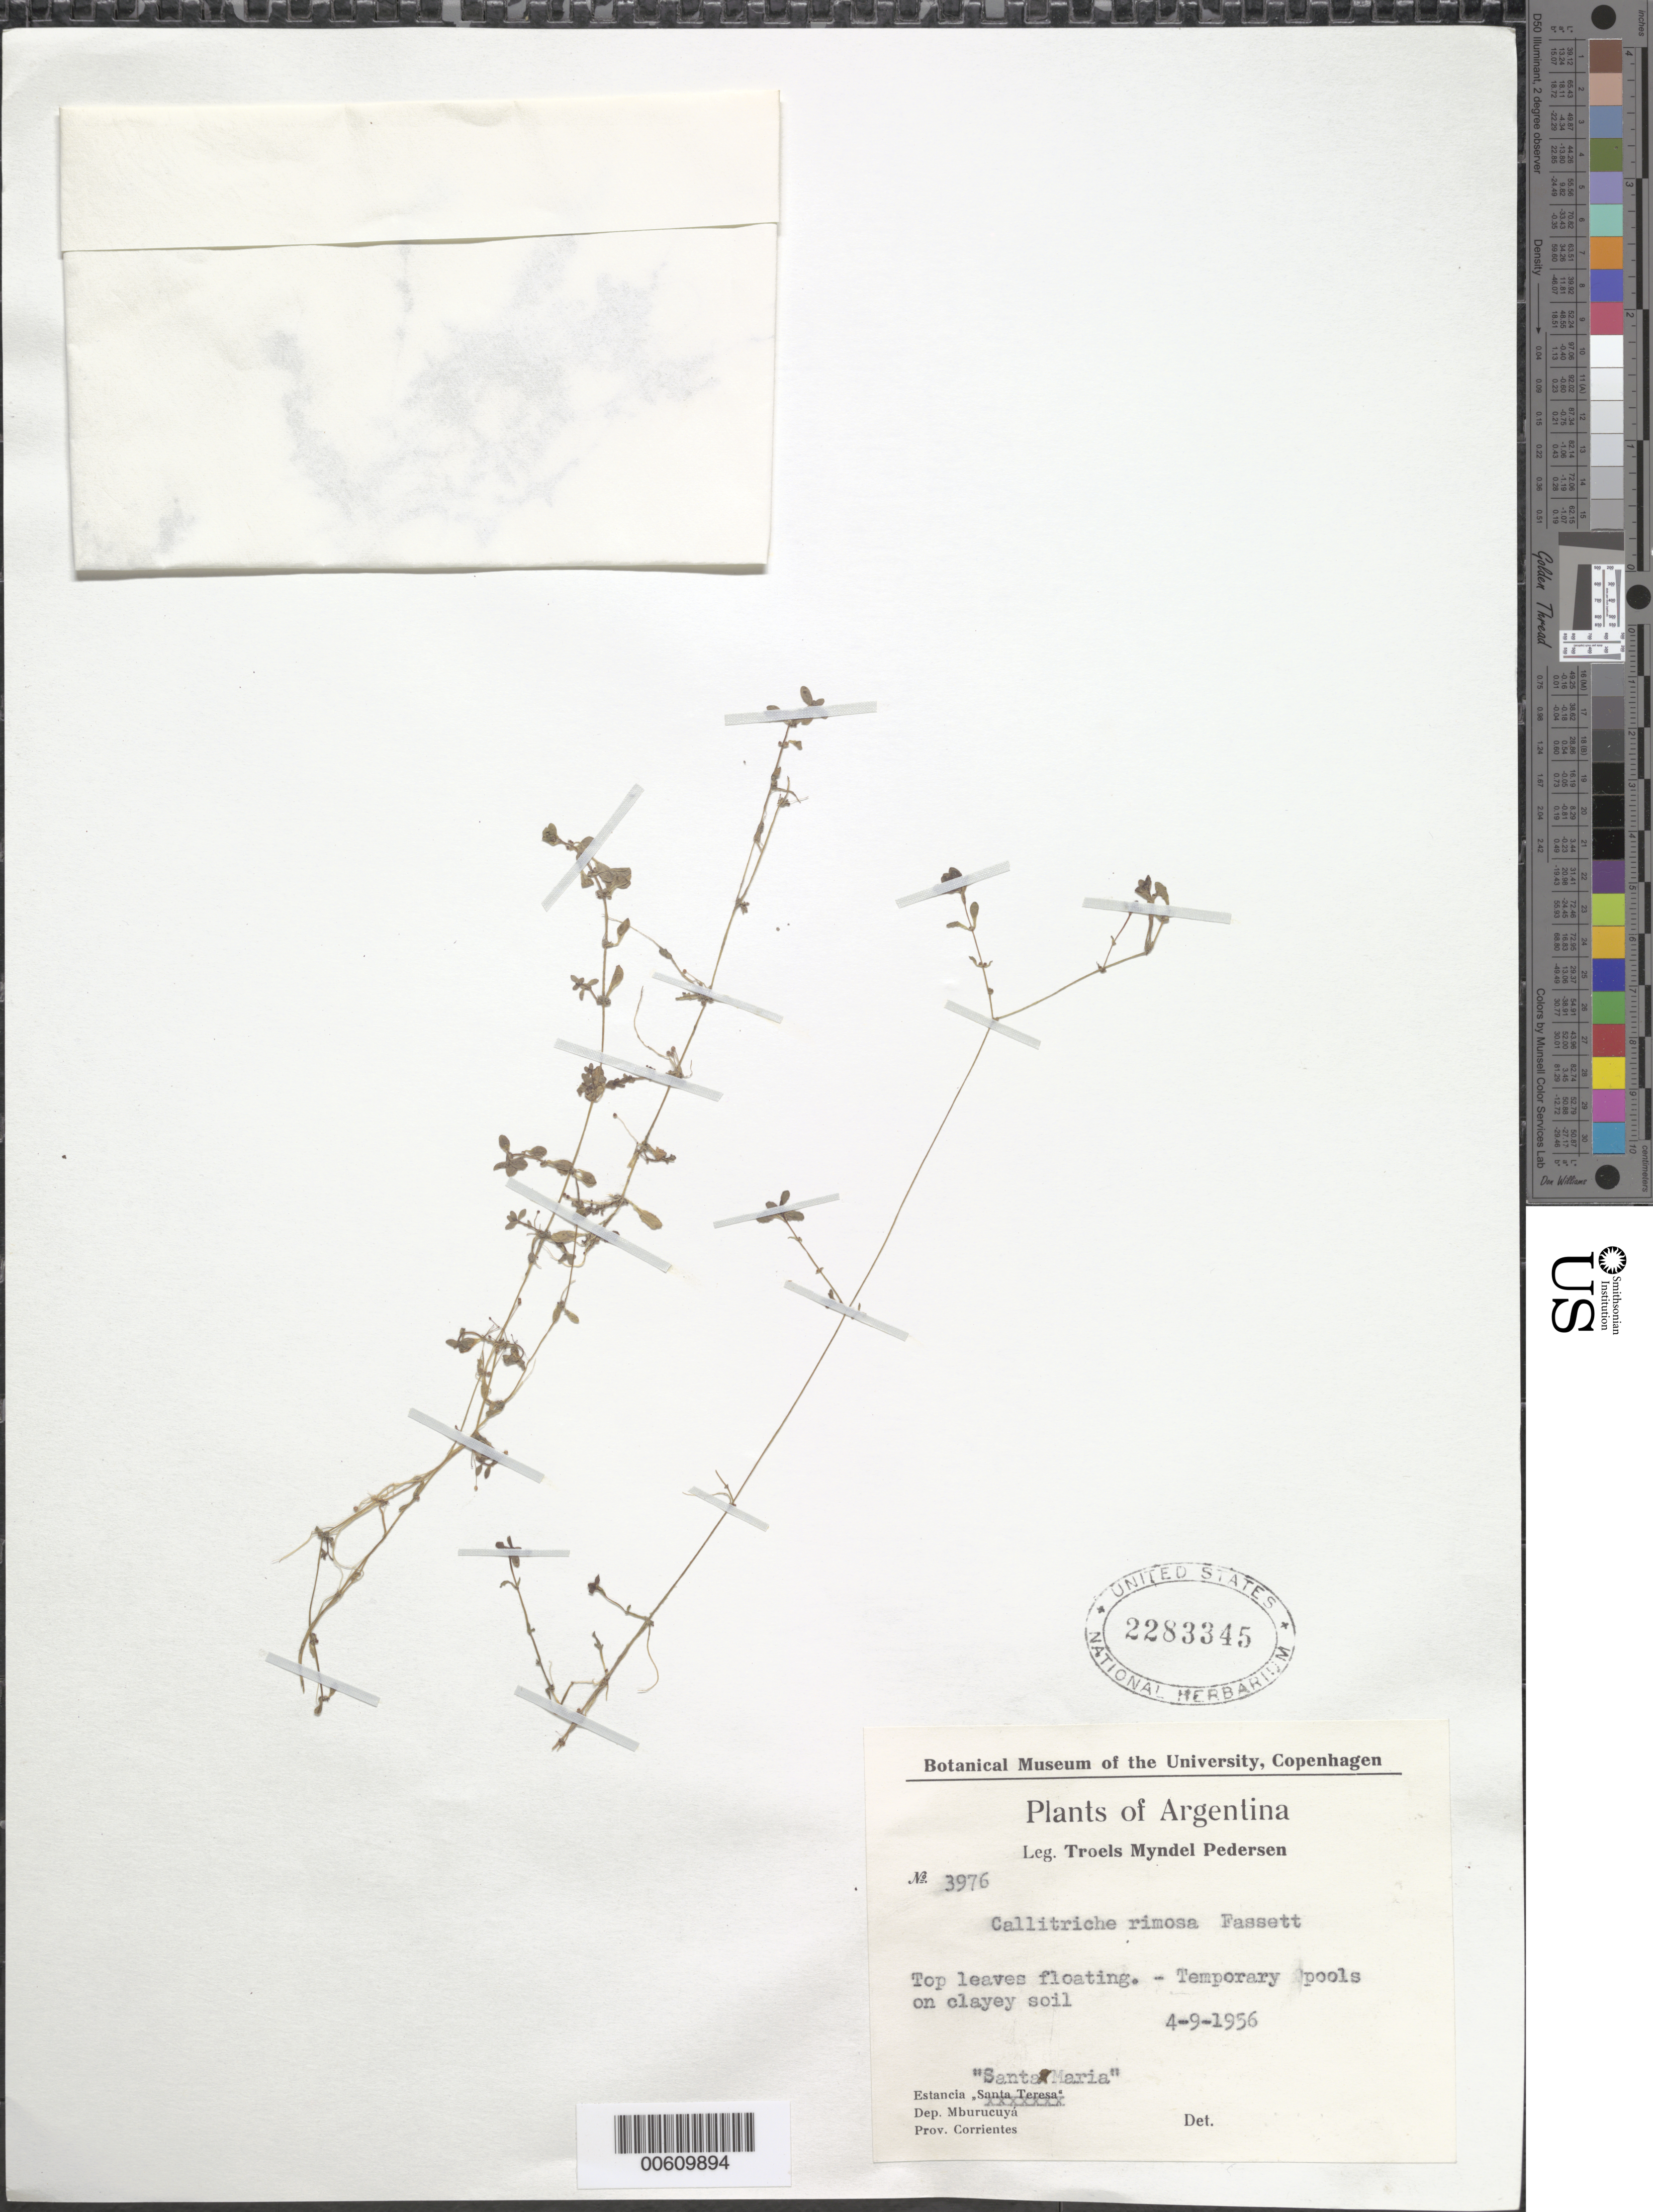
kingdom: Plantae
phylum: Tracheophyta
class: Magnoliopsida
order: Lamiales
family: Plantaginaceae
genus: Callitriche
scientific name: Callitriche rimosa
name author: Fassett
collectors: T. M. Pedersen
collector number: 3976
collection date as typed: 09 Apr 1956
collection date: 1956-04-09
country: Argentina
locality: Estancia Santa Maria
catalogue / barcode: US 2283345